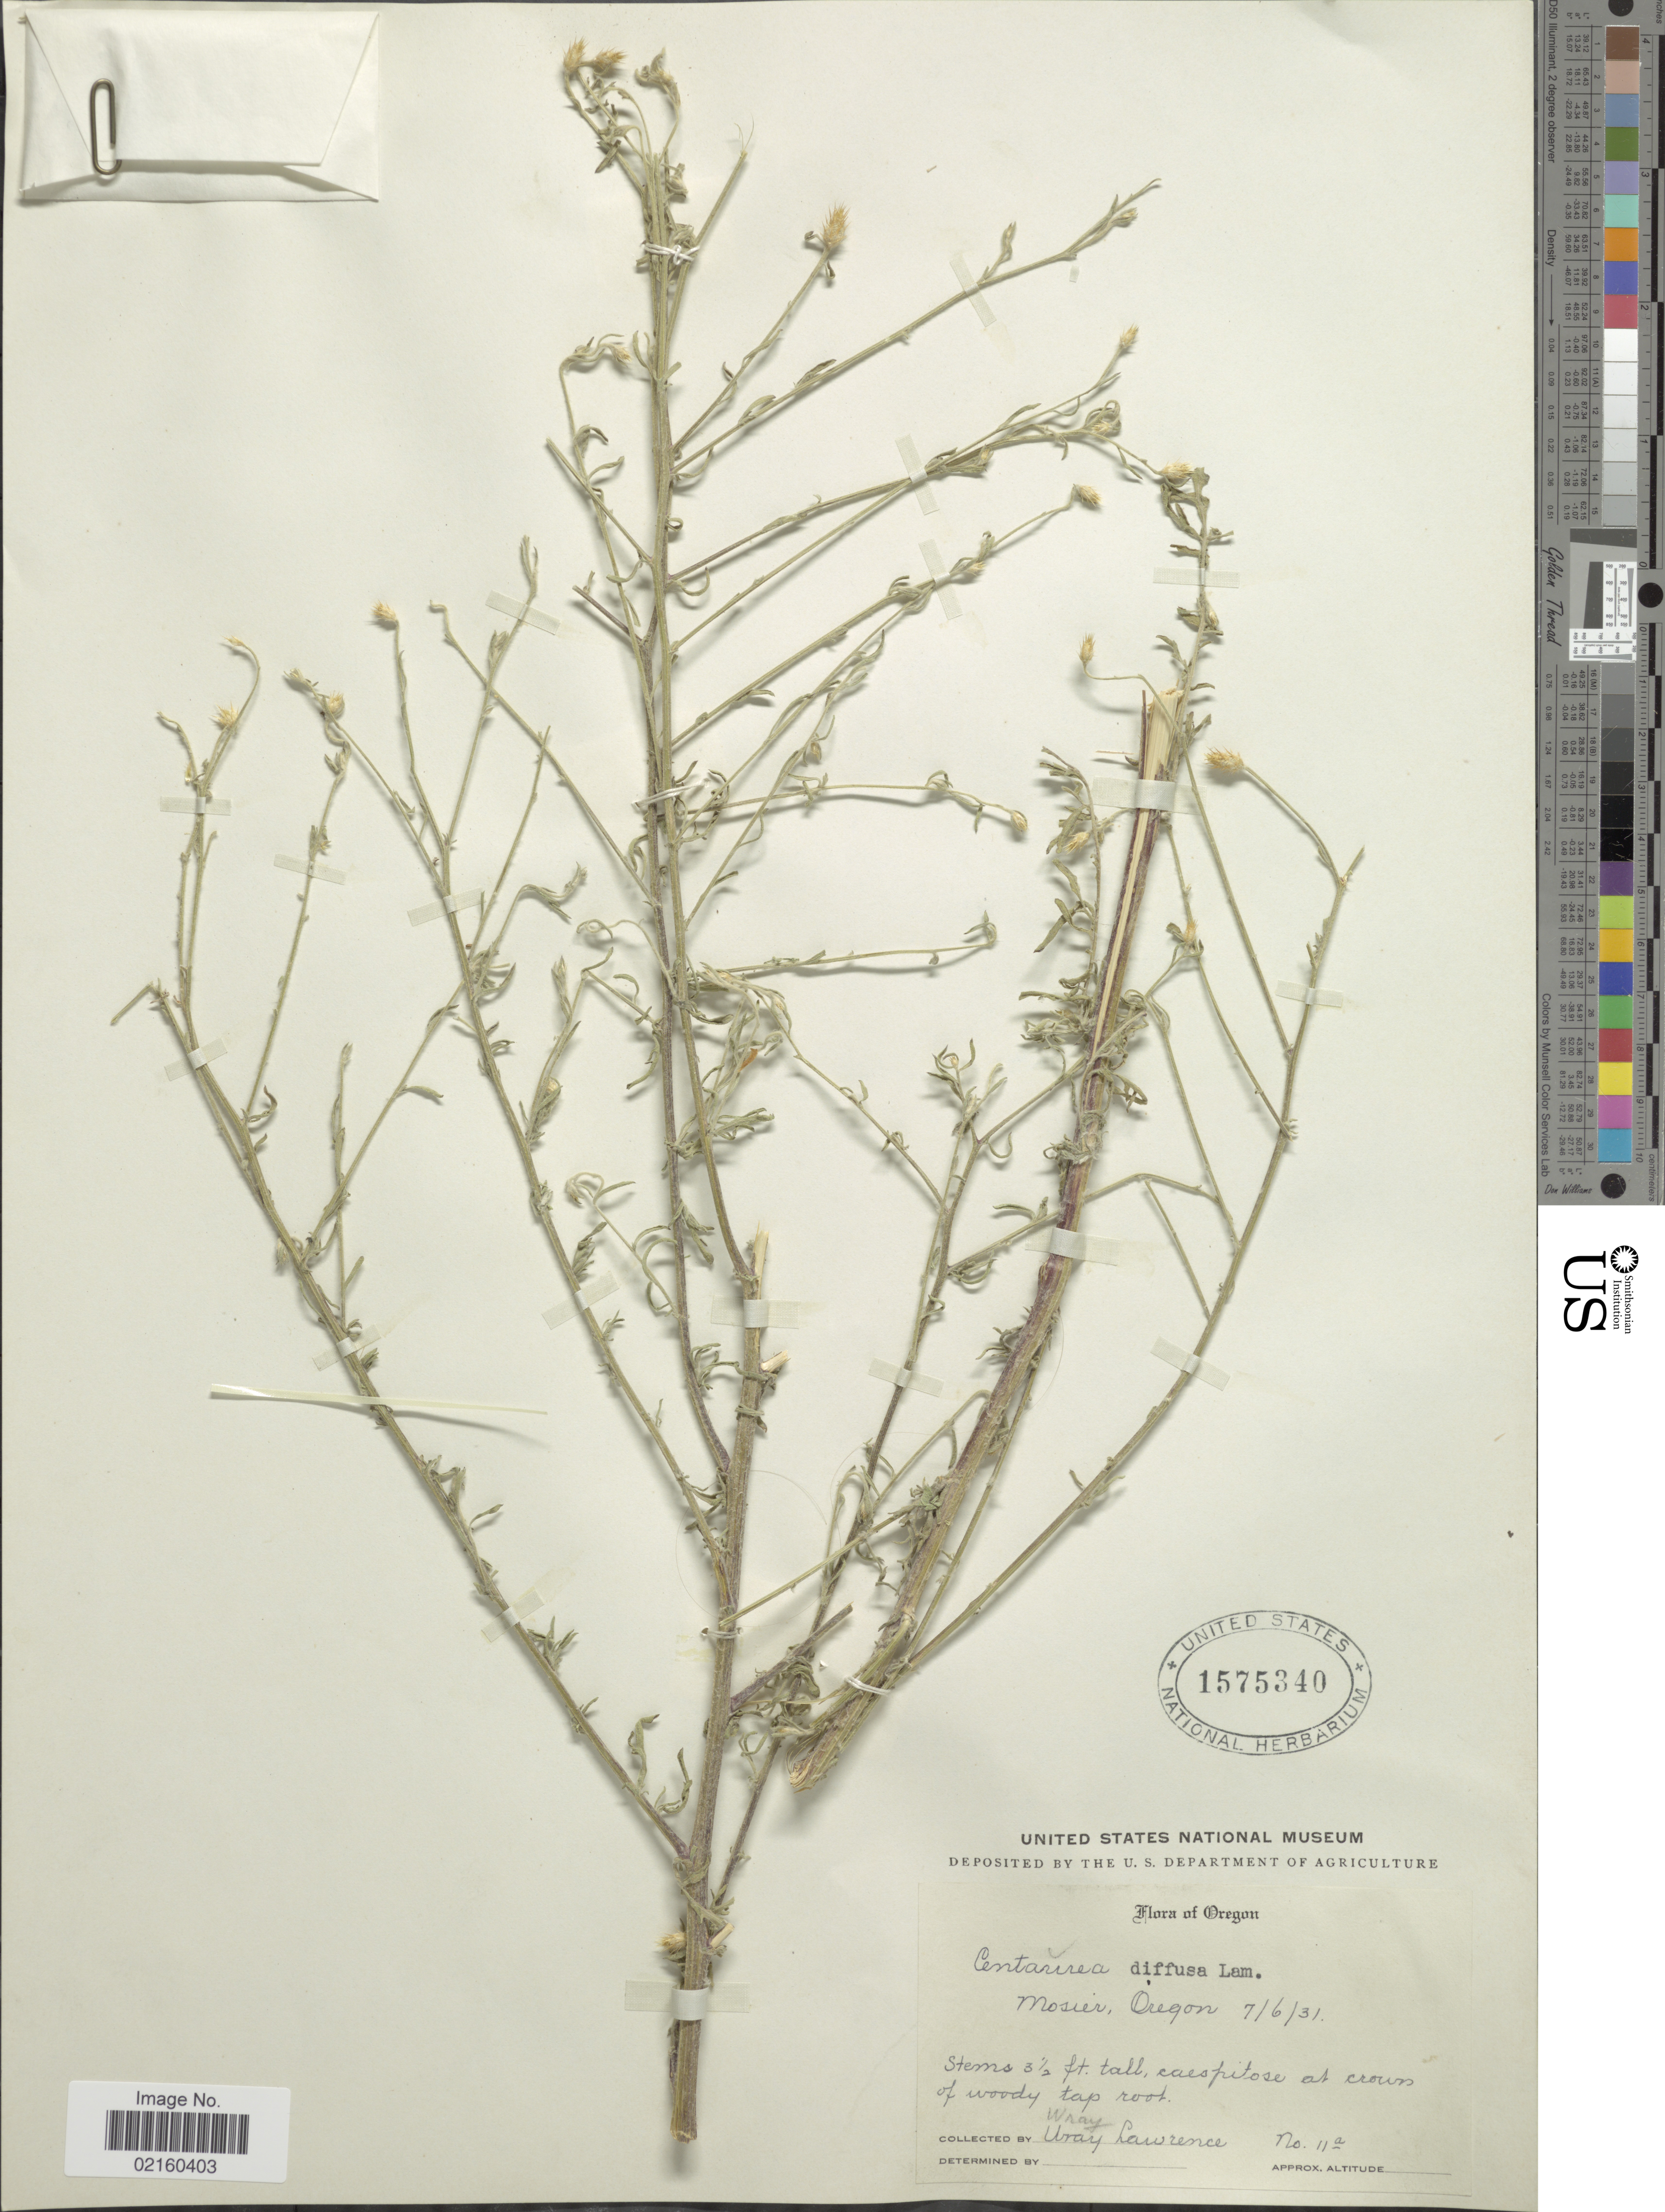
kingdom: Plantae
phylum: Tracheophyta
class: Magnoliopsida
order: Asterales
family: Asteraceae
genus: Centaurea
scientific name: Centaurea diffusa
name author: Lam.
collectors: W. Lawrence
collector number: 11a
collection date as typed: Transcribed d/m/y: 6/7/31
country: United States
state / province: Oregon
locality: Mosier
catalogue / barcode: US 1575340